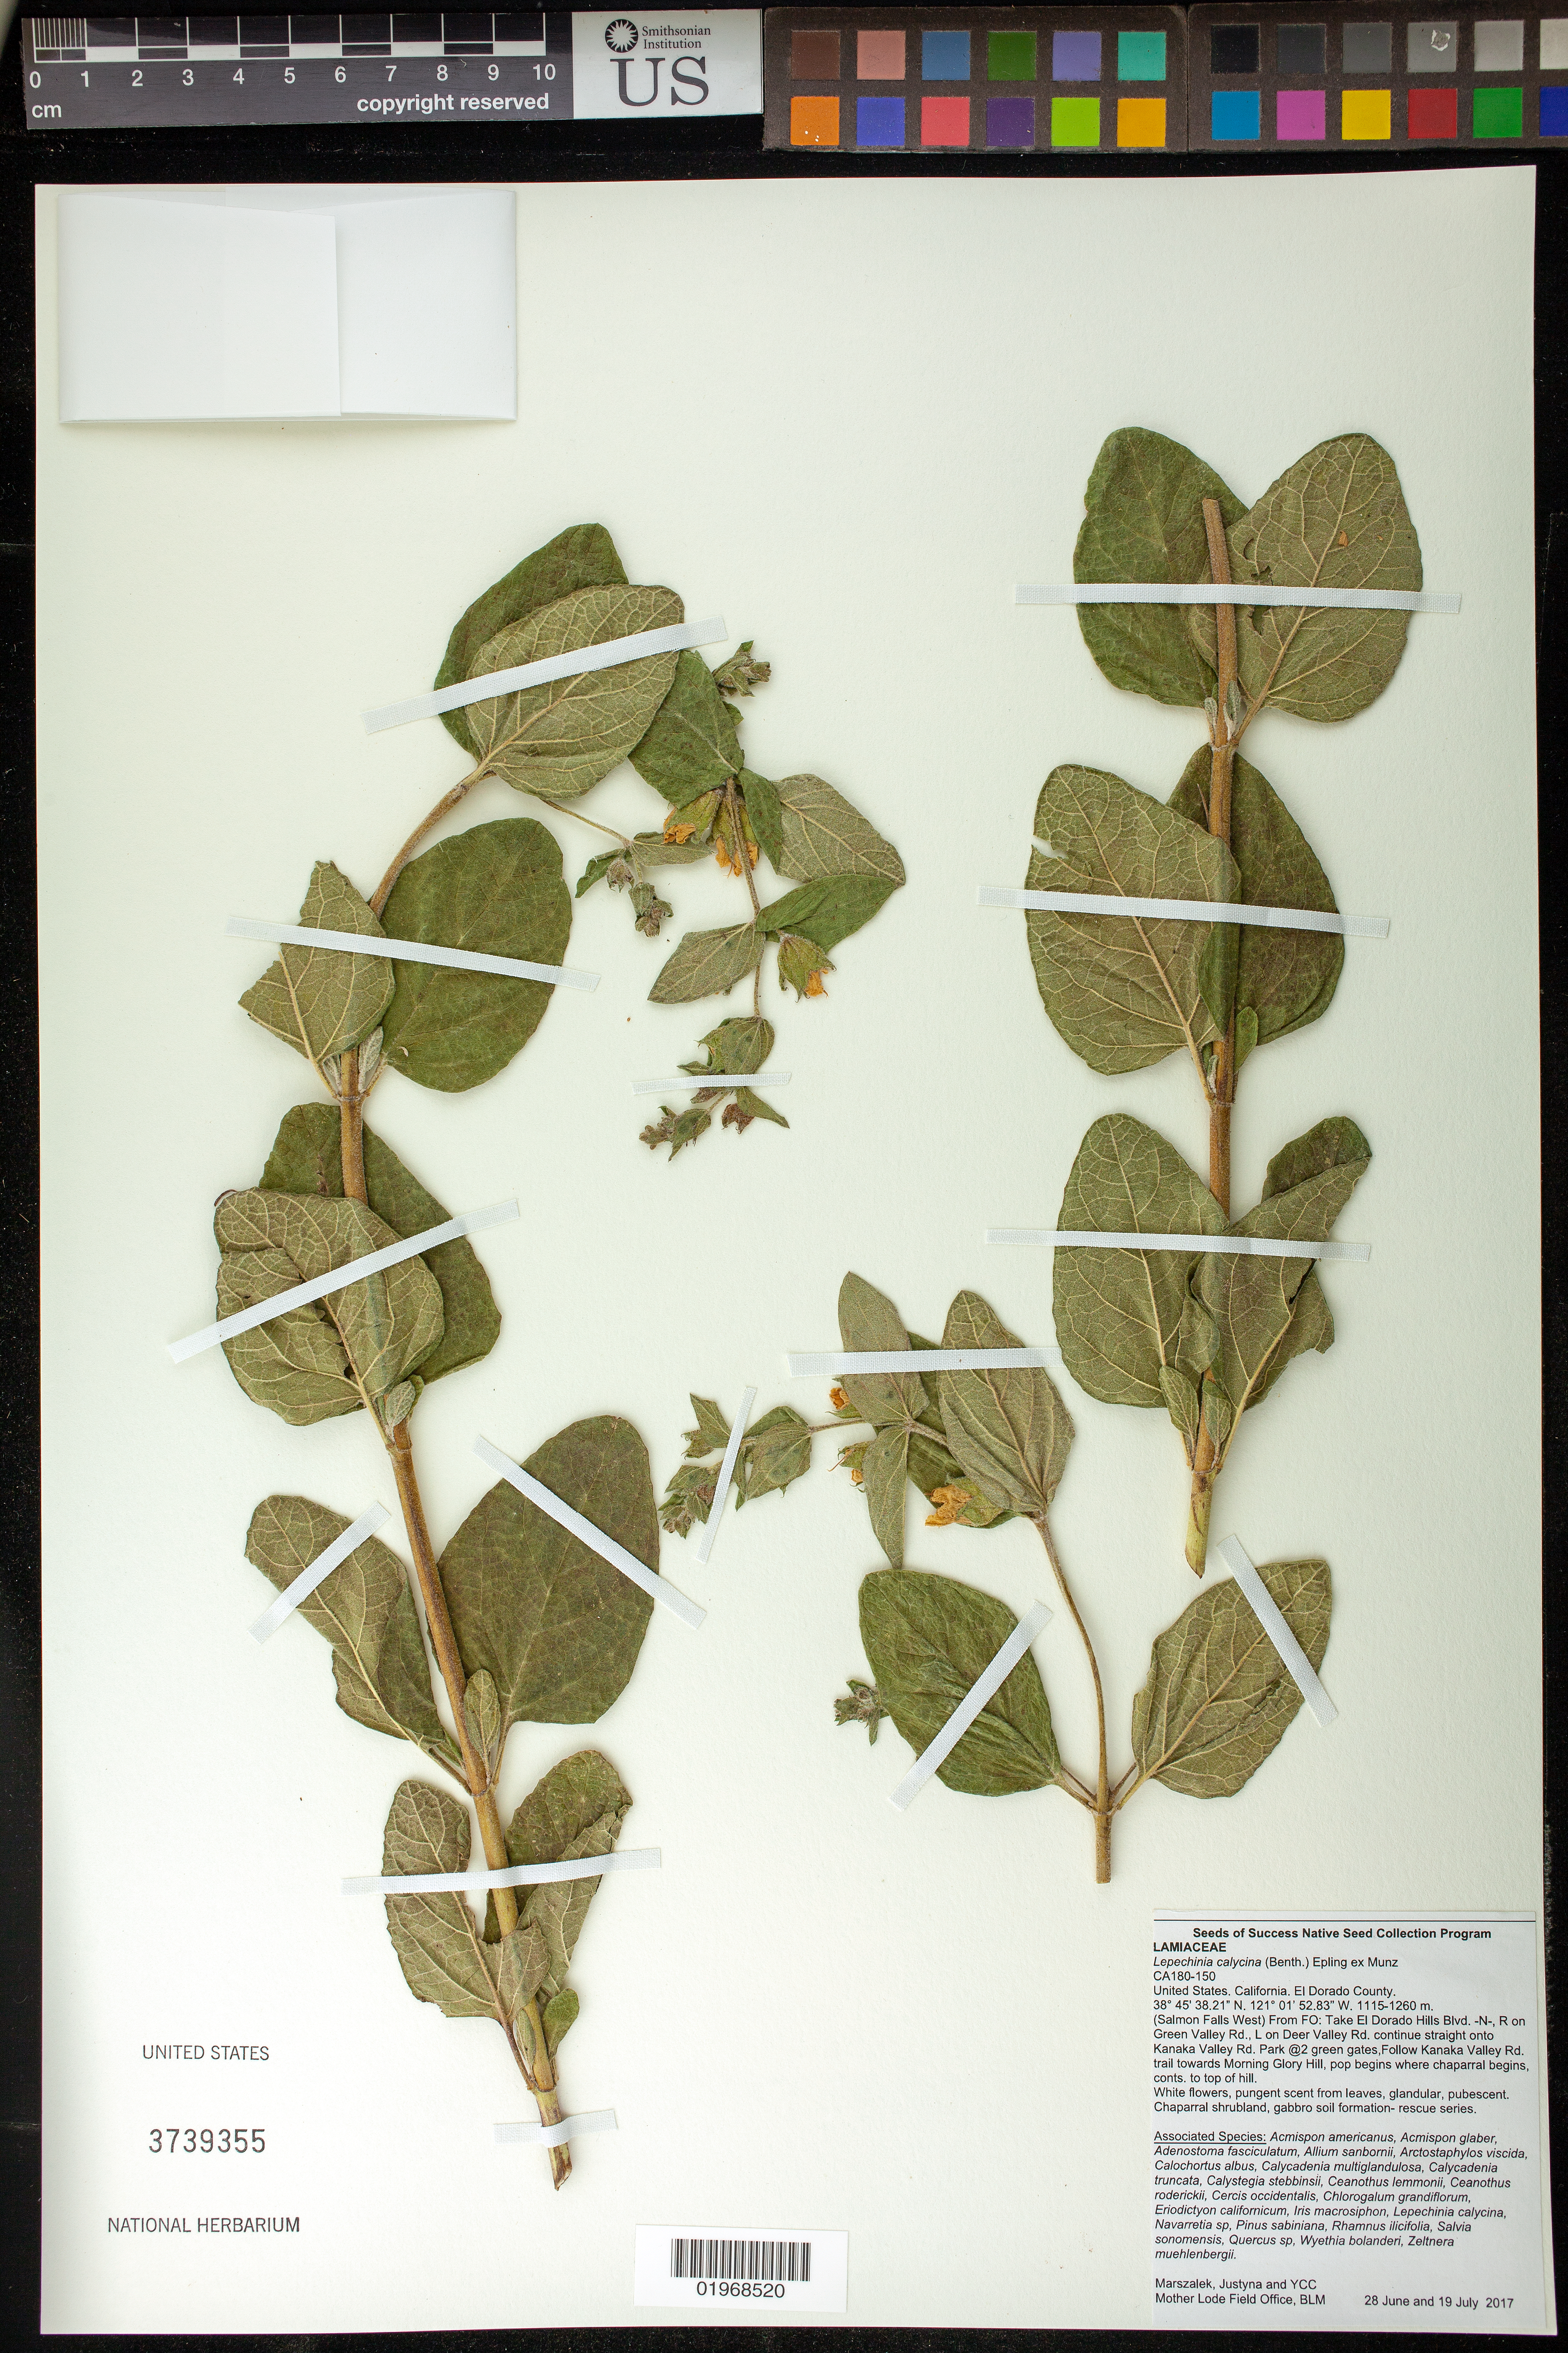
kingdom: Plantae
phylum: Tracheophyta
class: Magnoliopsida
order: Lamiales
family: Lamiaceae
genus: Lepechinia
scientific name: Lepechinia calycina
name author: (Benth.) Epling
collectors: J. Marszalek & YCC volunteer crew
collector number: CA180-150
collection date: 2017-06-28,2017-07-19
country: United States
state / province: California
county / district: El Dorado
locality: Salmon Falls West, Kanaka Valley Rd., trail towards Morning Glory Hill.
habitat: Chaparralshrubland, gabbro soil formation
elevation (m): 1115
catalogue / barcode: US 3739355